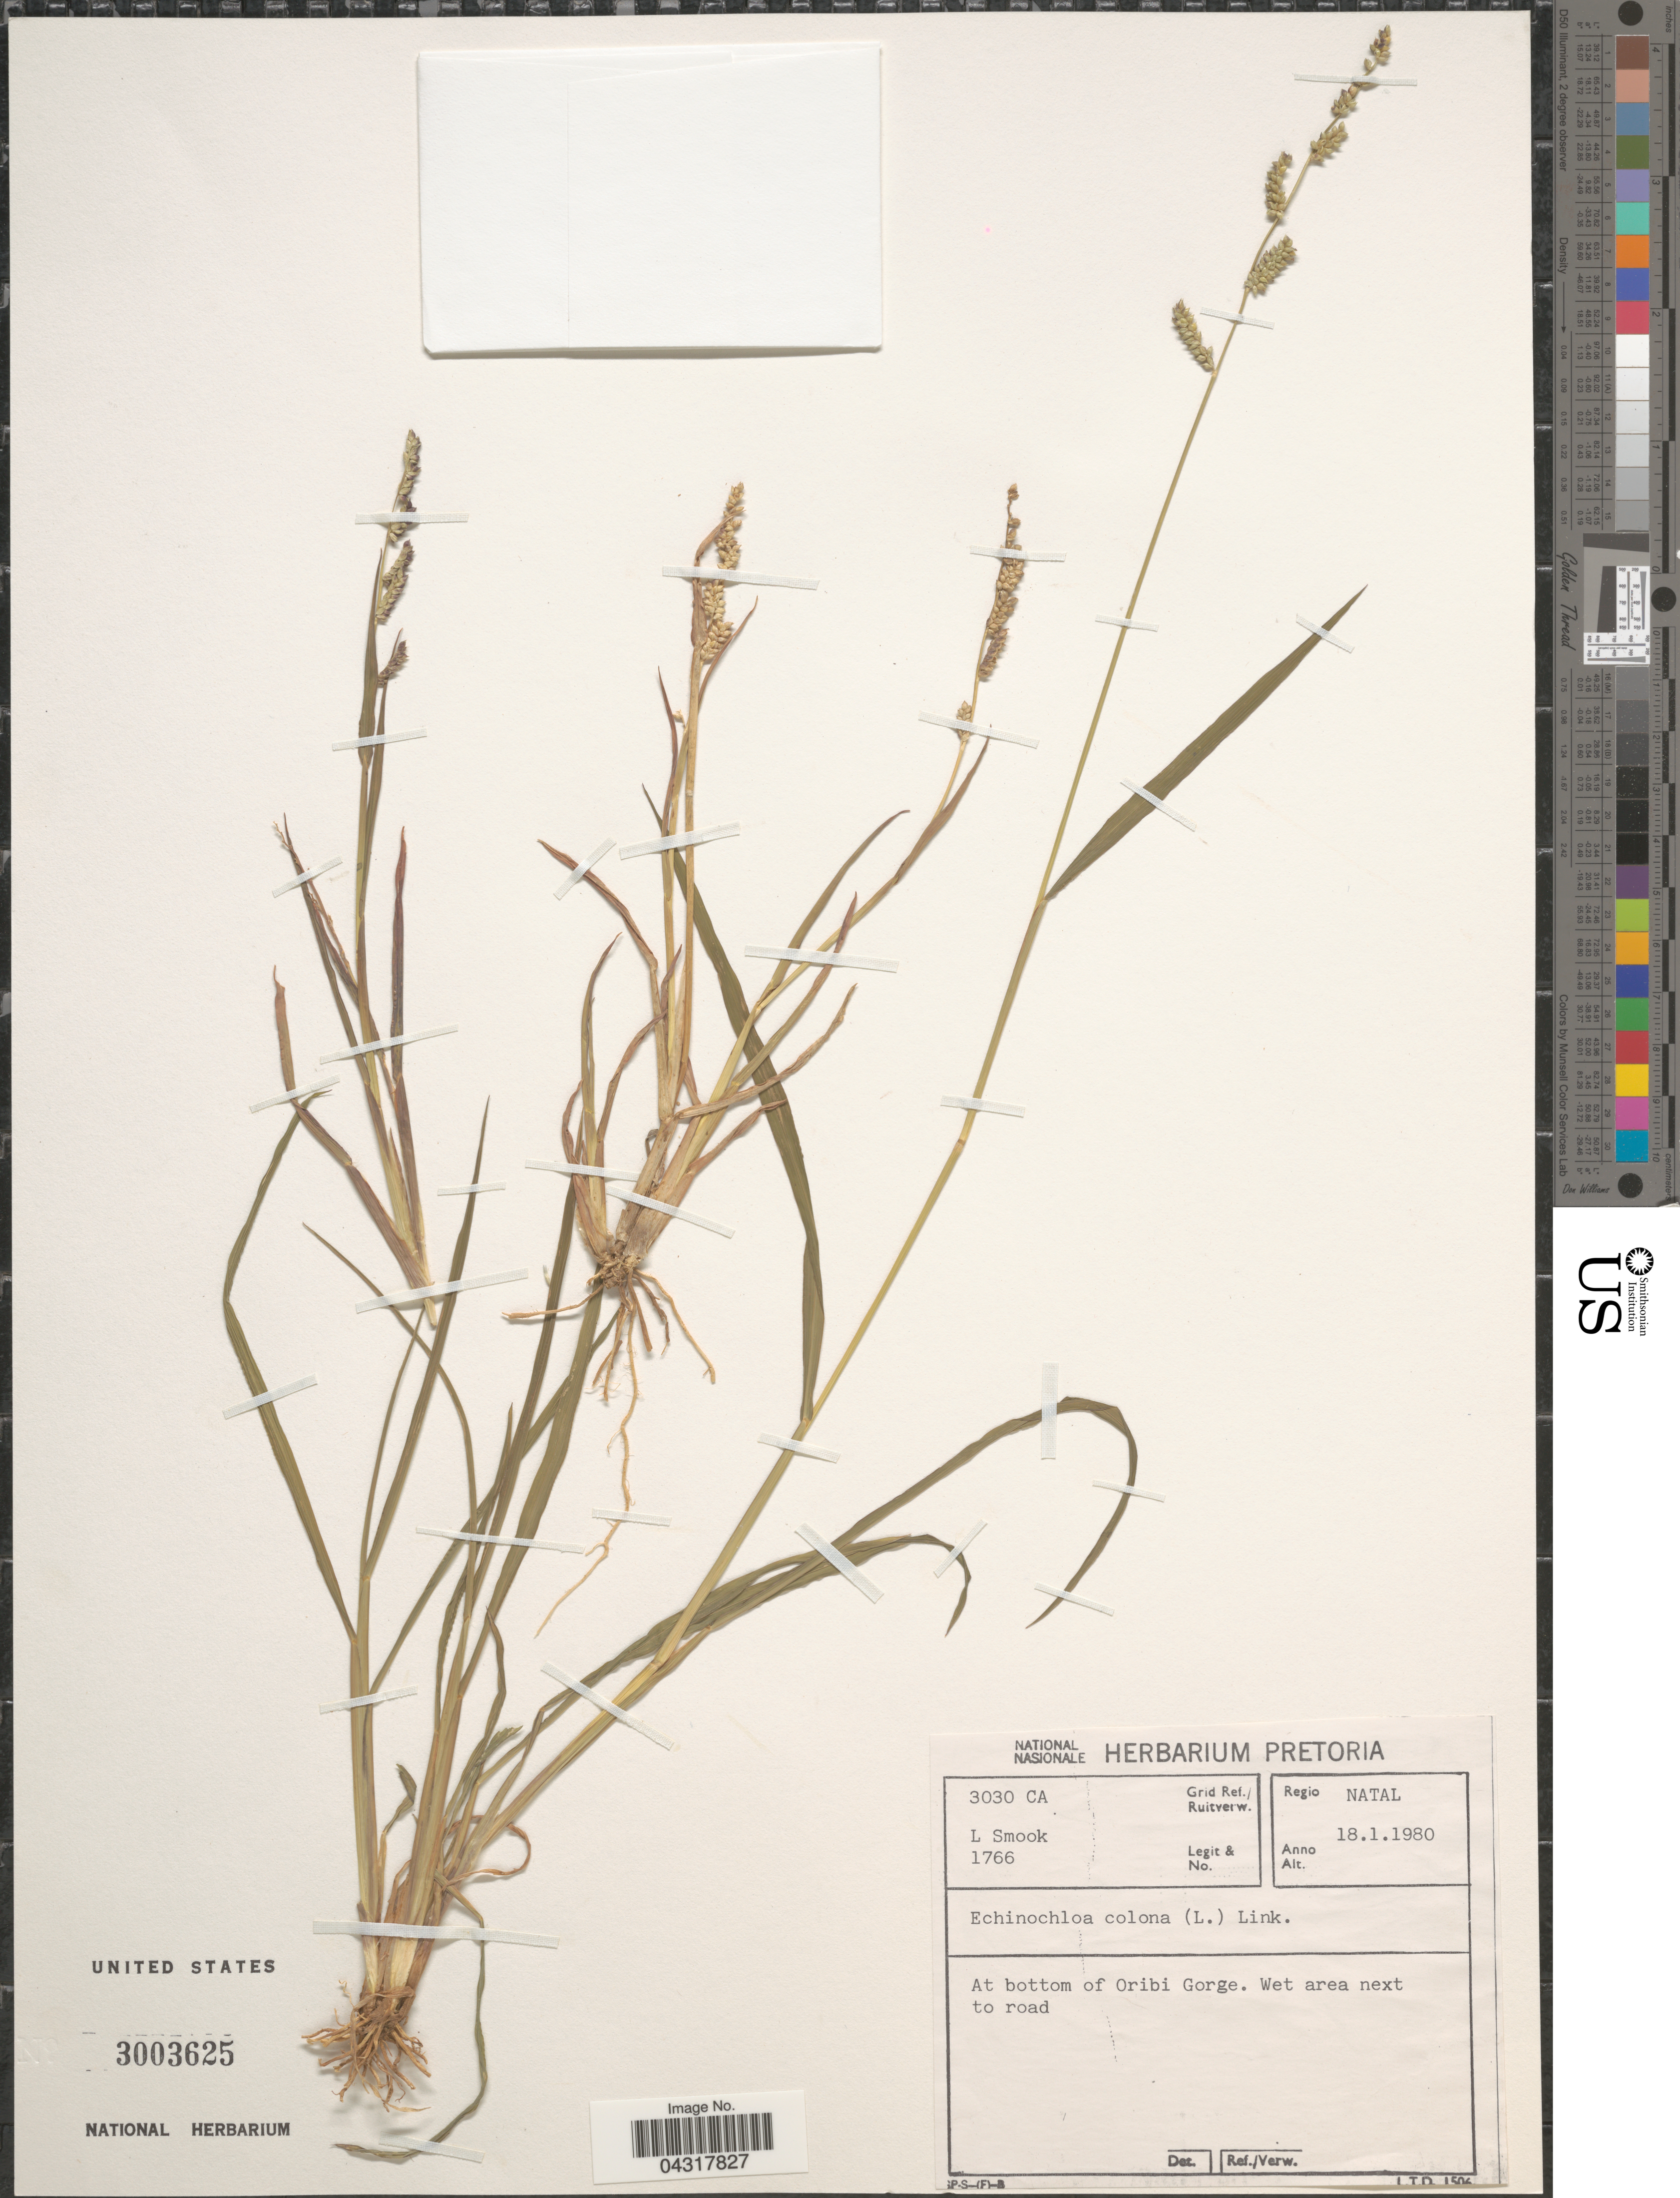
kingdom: Plantae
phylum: Tracheophyta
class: Liliopsida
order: Poales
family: Poaceae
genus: Echinochloa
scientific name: Echinochloa colona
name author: (L.) Link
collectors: L. Smook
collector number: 1766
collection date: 1980-01-18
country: South Africa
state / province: KwaZulu-Natal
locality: Regio Natal. 3030 CA Grid Ref./ Ruitverw. At bottom of Oribi Gorge. Wet area next to road.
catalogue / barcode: US 3003625